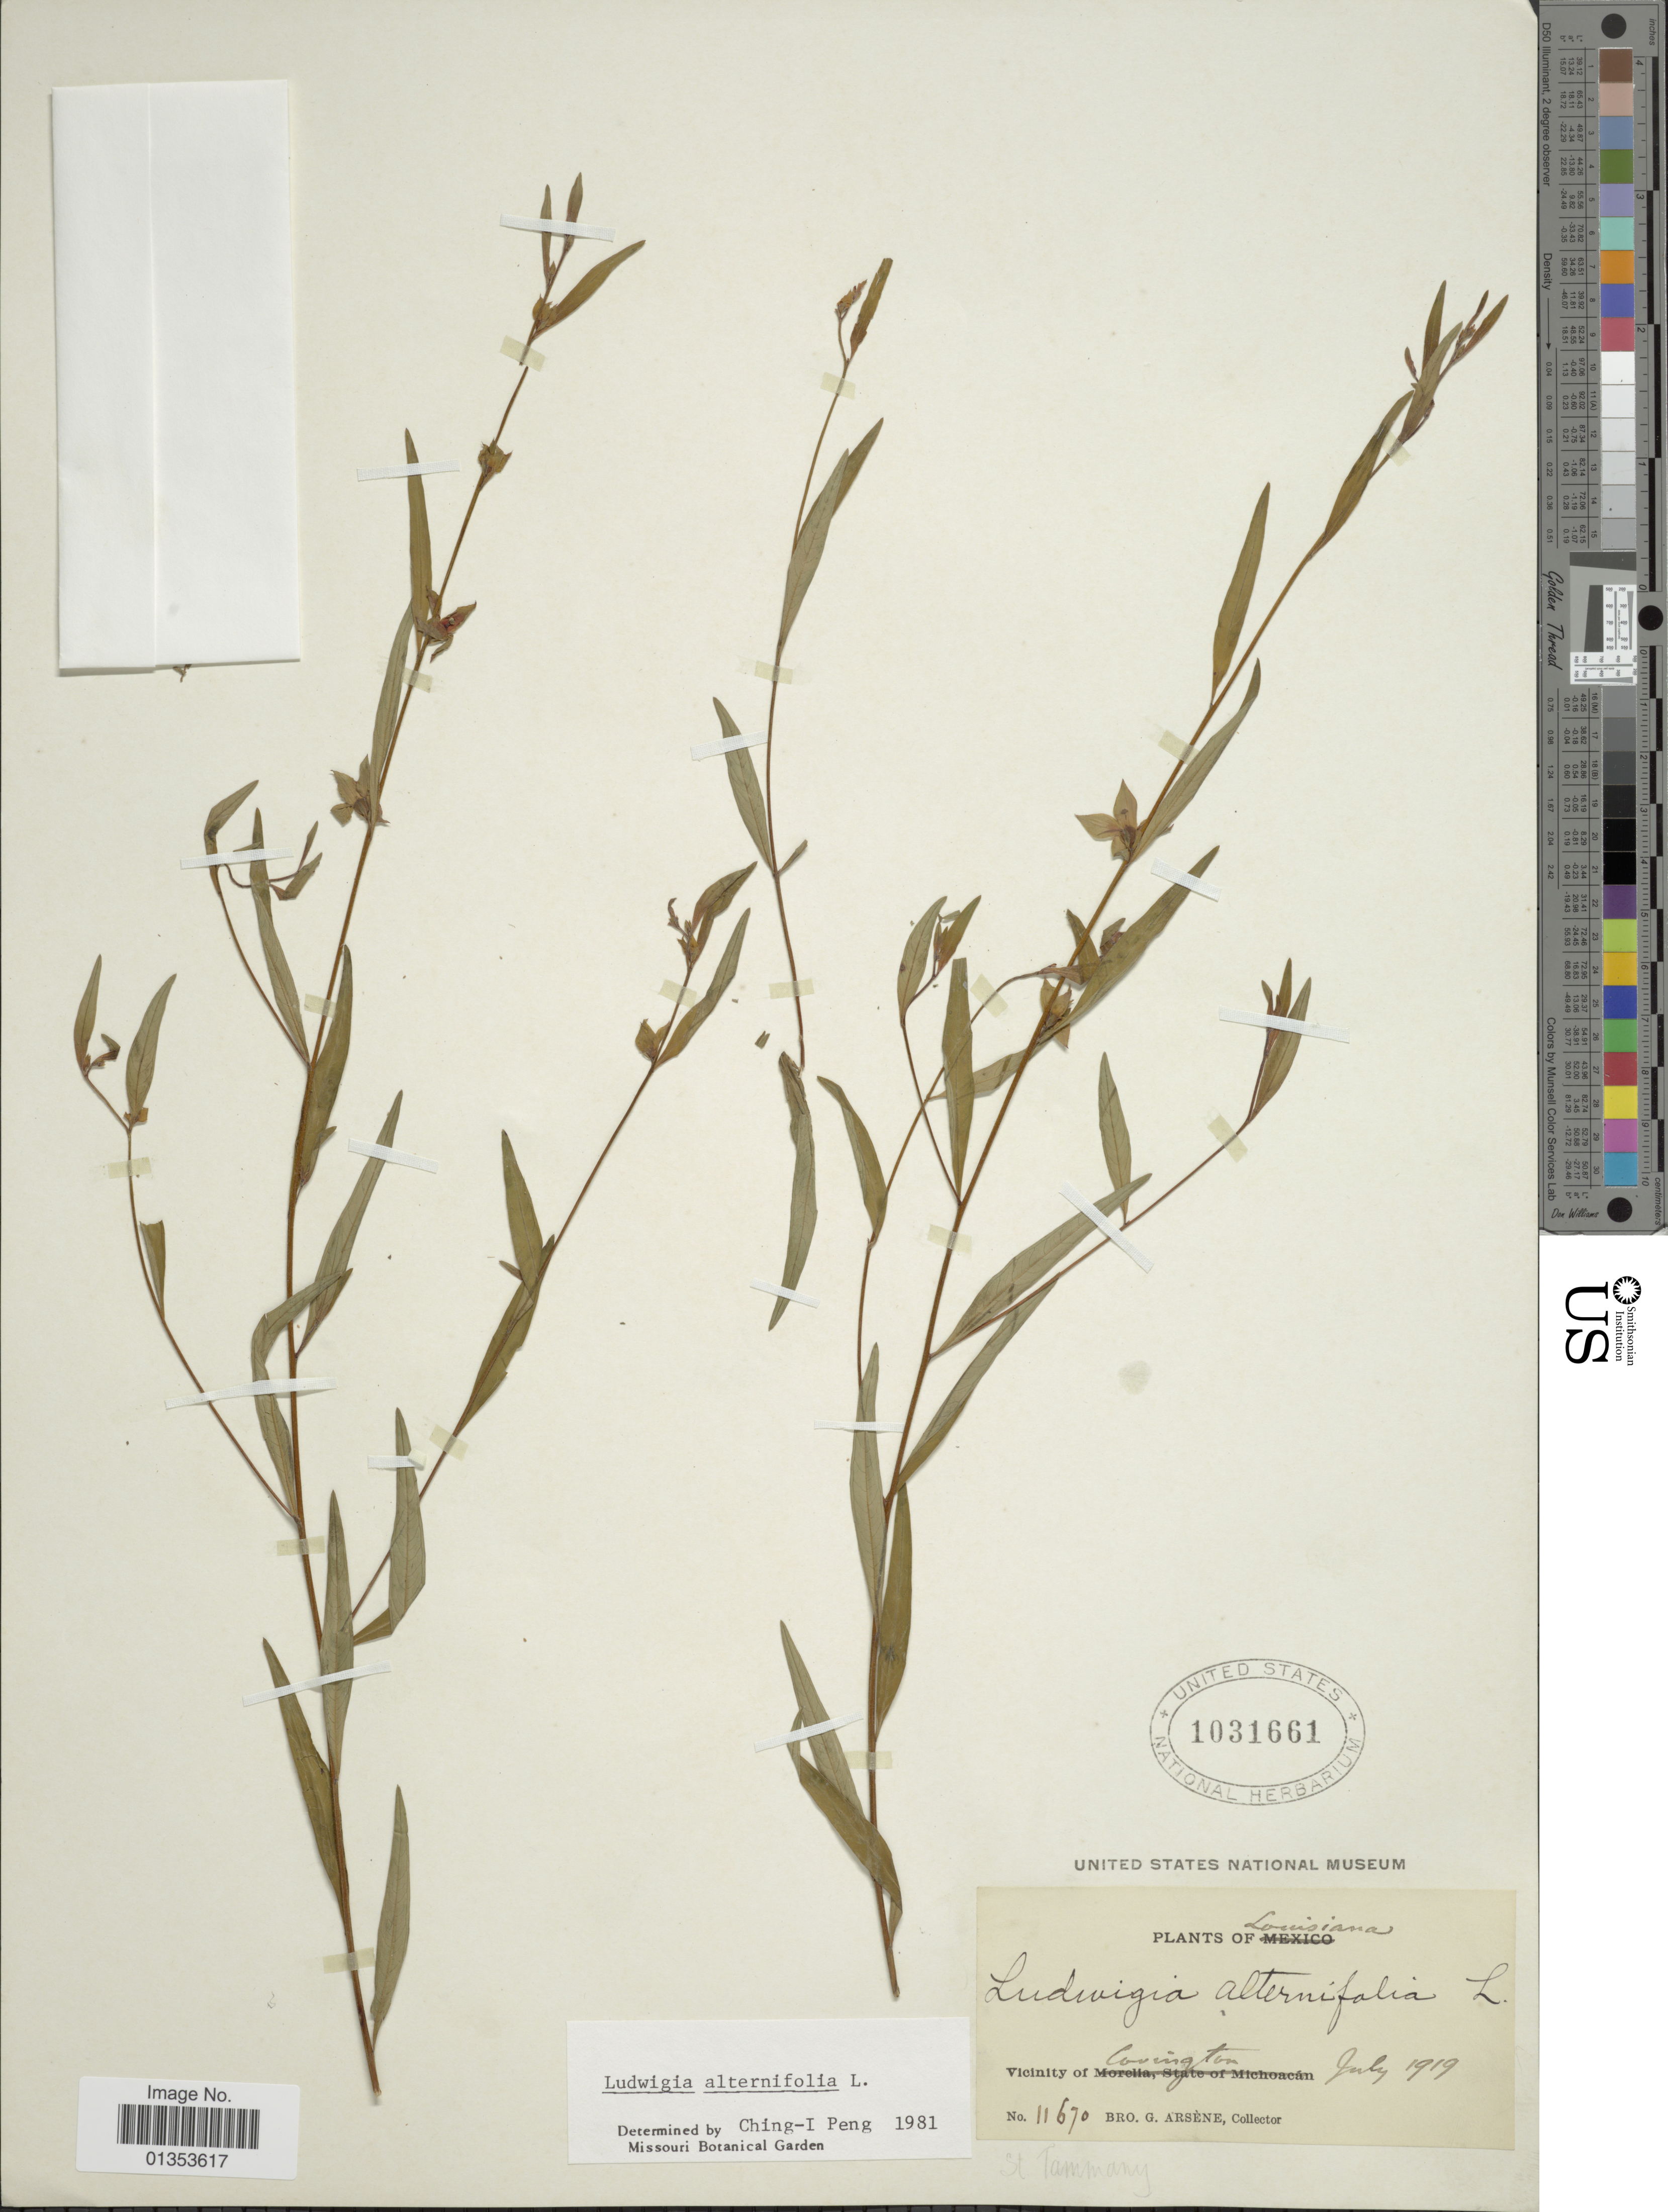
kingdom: Plantae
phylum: Tracheophyta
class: Magnoliopsida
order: Myrtales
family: Onagraceae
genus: Ludwigia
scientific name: Ludwigia alternifolia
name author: L.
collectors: Bro. G. Arsène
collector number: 11670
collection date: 1919-07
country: United States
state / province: Louisiana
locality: Vicinity of Covington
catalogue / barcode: US 1031661